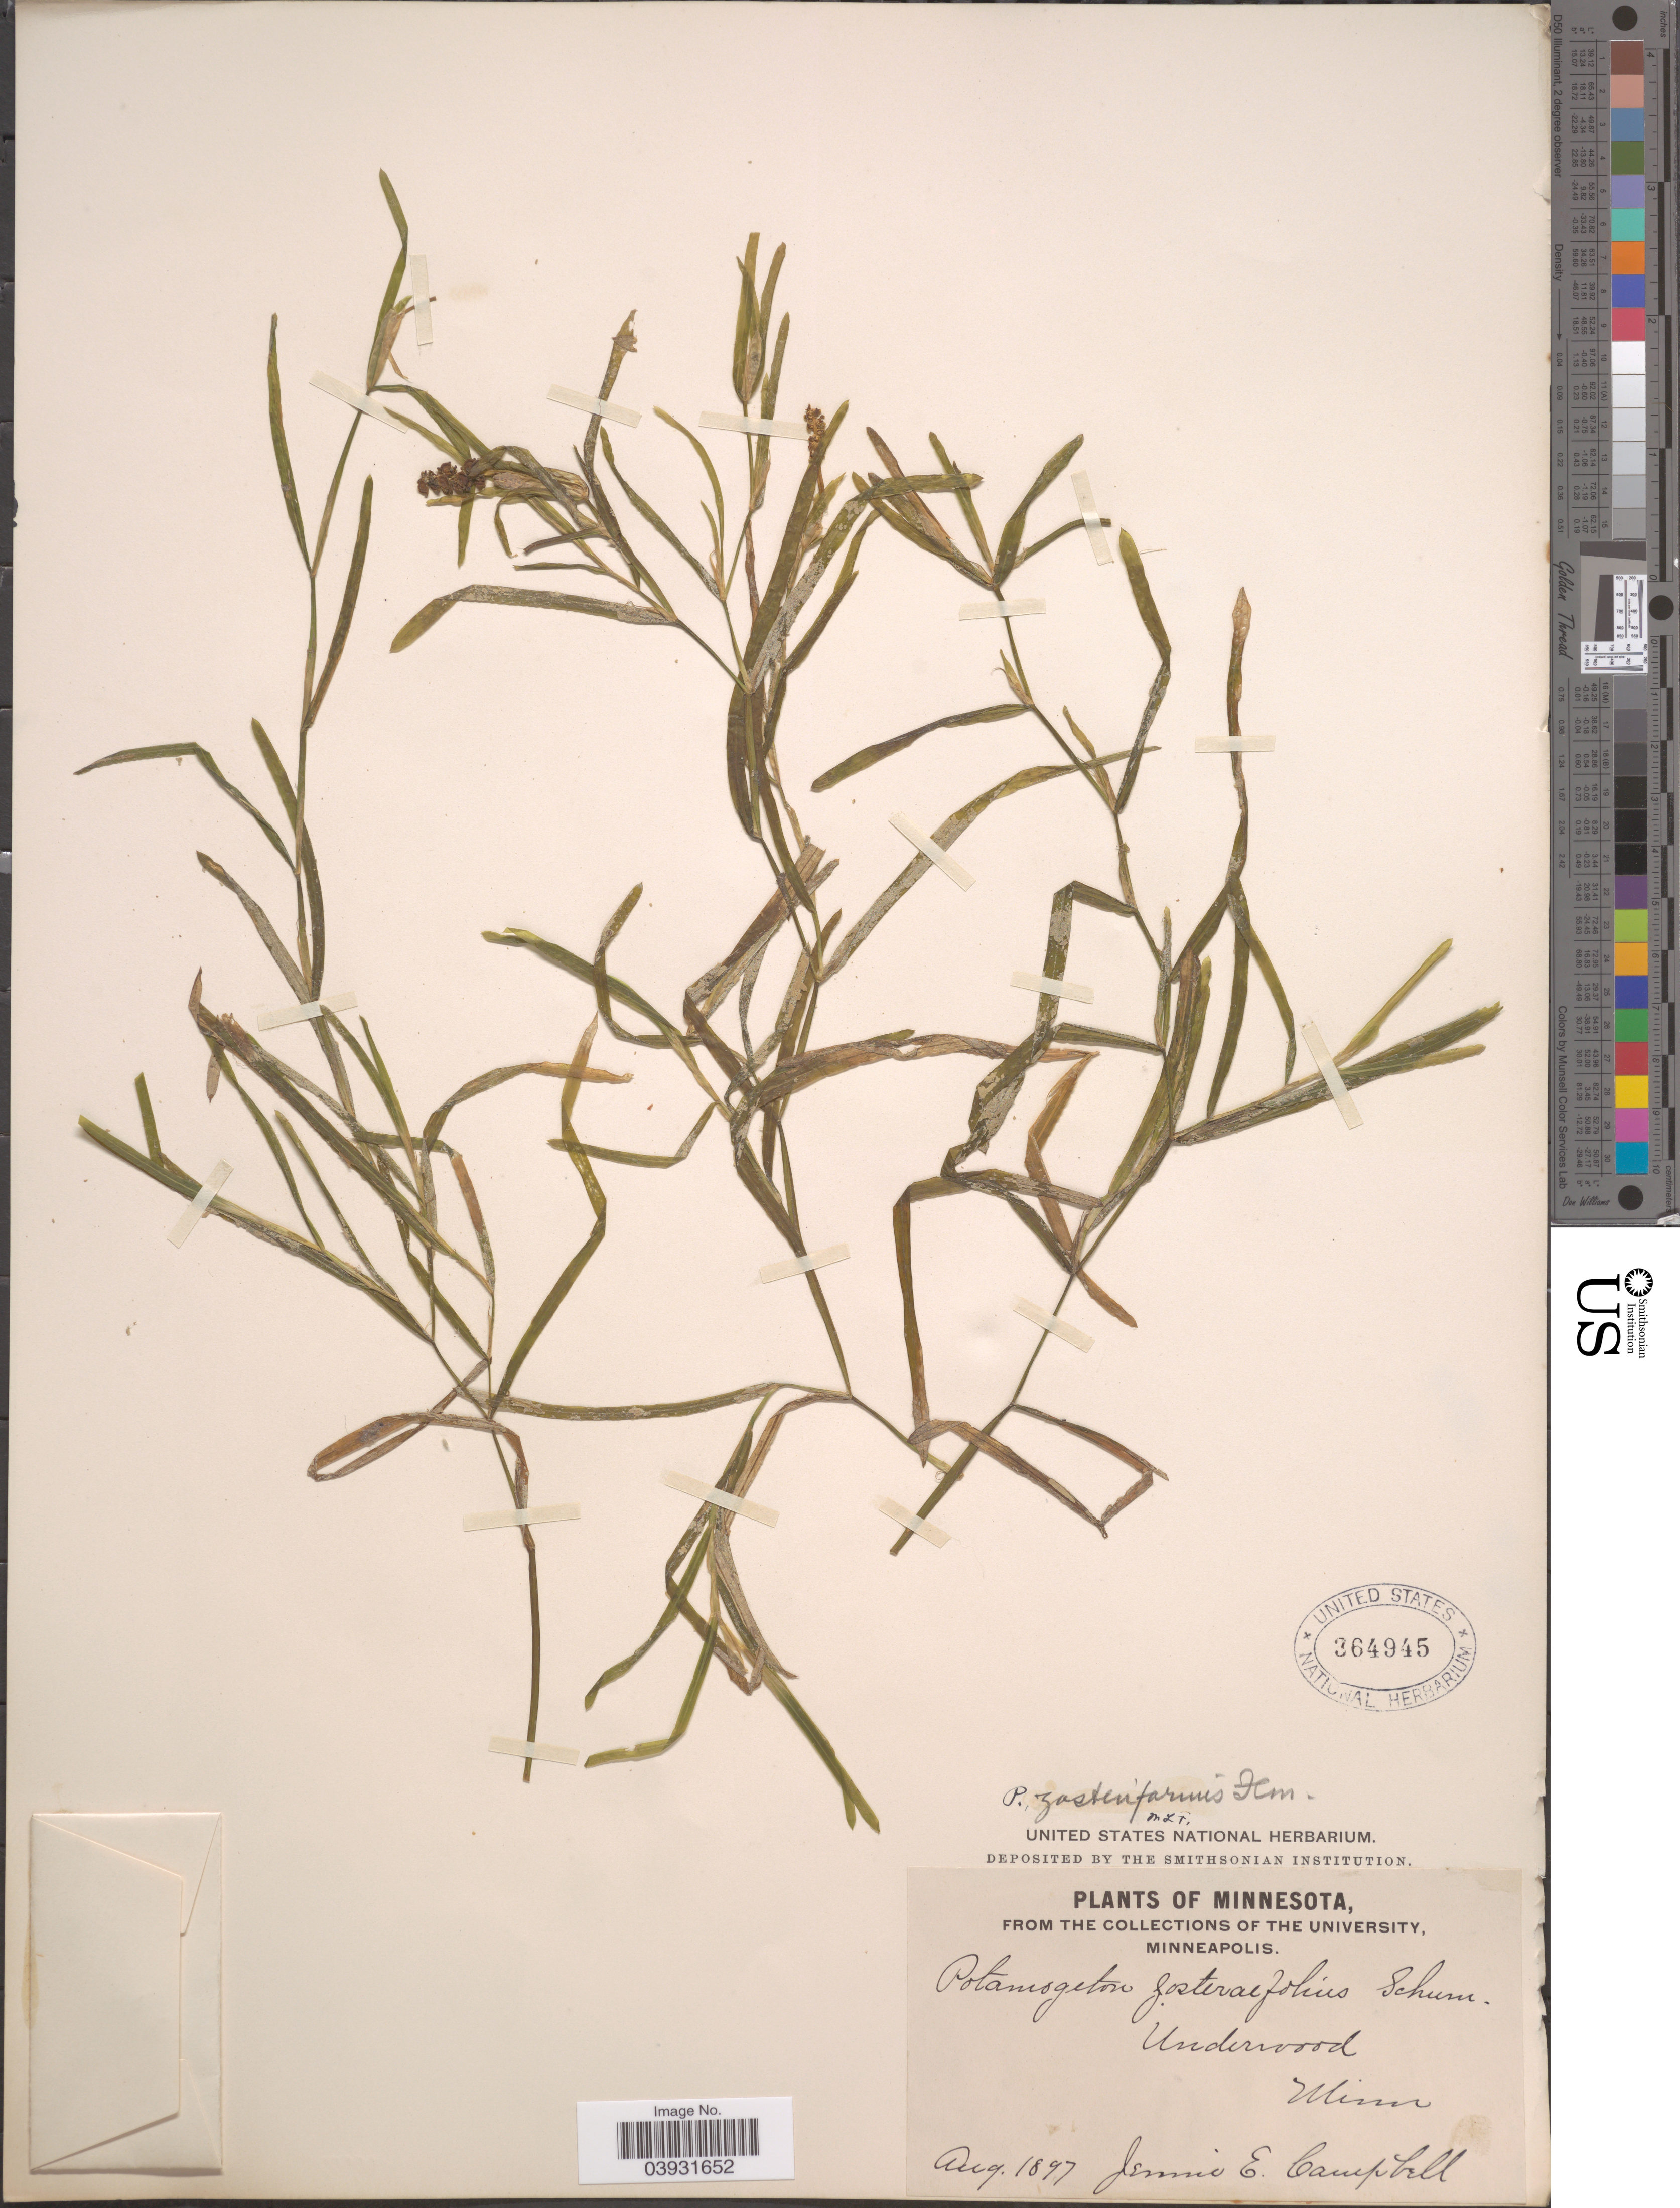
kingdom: Plantae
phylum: Tracheophyta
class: Liliopsida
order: Alismatales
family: Potamogetonaceae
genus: Potamogeton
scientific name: Potamogeton zosterifolius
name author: Schumach.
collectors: J. E. Campbell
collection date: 1897-08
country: United States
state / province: Minnesota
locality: Underwood.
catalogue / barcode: US 364945